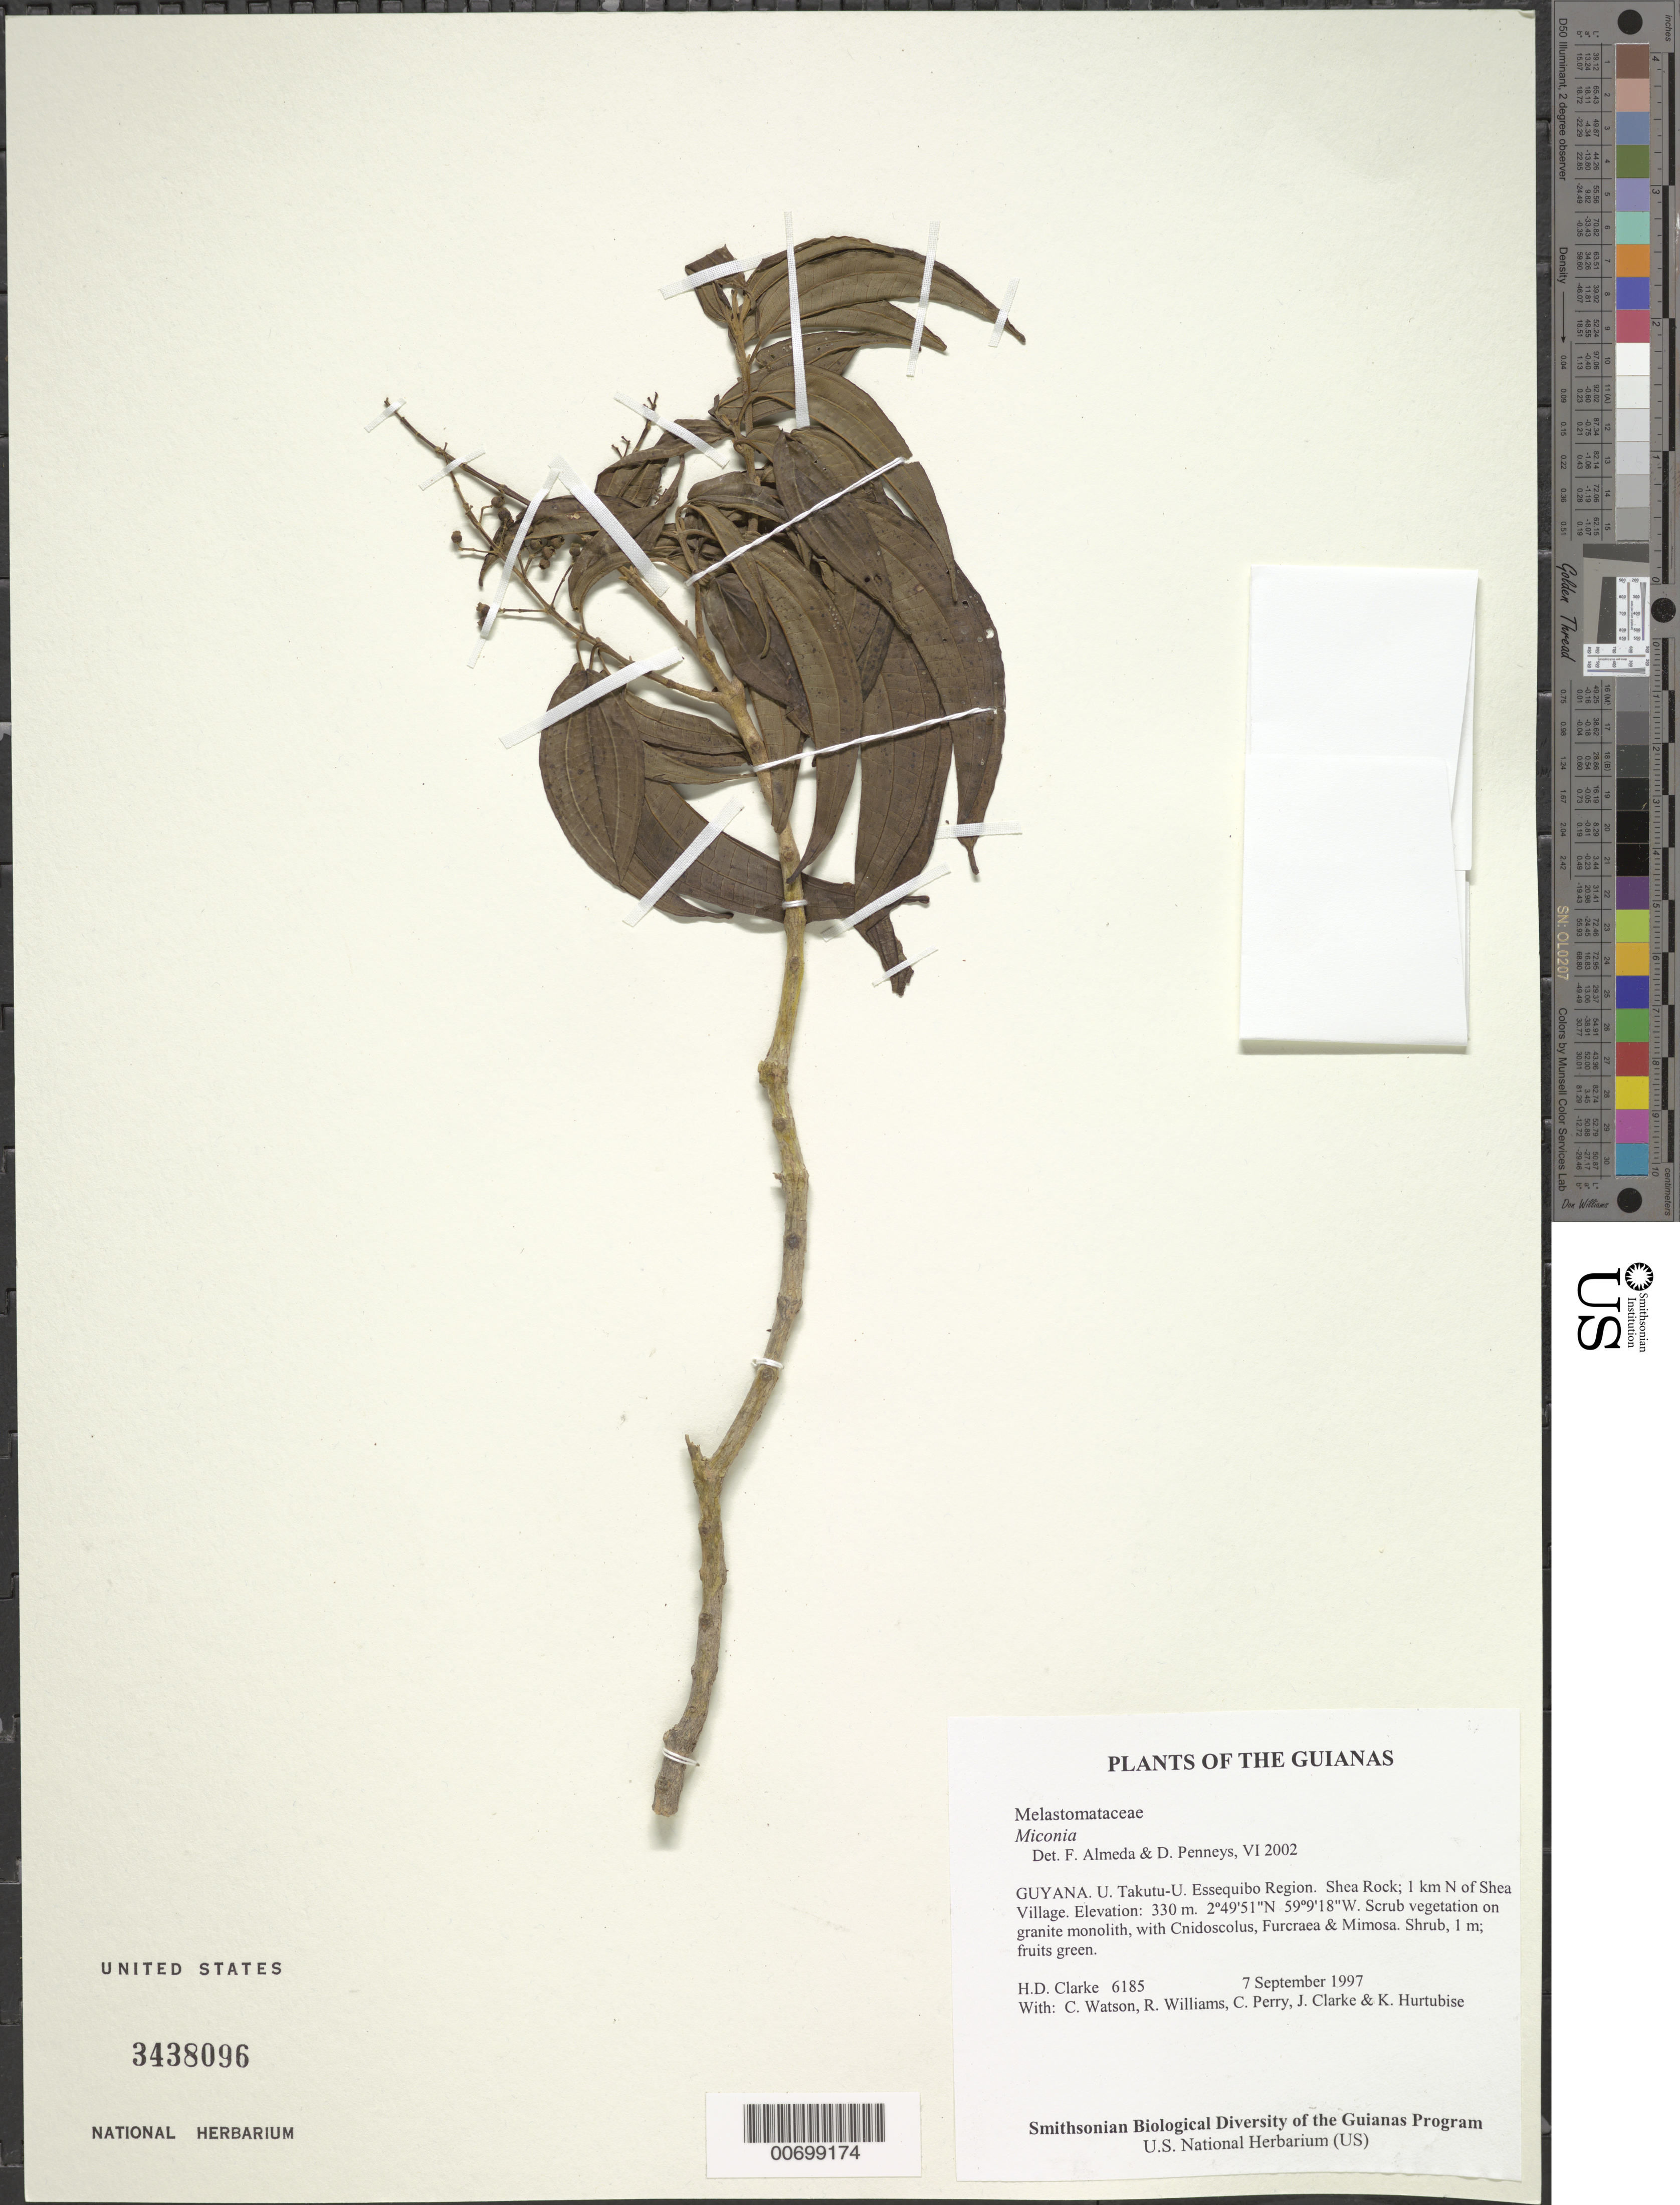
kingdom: Plantae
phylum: Tracheophyta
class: Magnoliopsida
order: Myrtales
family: Melastomataceae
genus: Miconia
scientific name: Miconia sp.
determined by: Almeda, F.; Penneys, D. S.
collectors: H. D. Clarke, C. Watson, R. Williams, C. Perry, J. Clarke & K. Hurtubise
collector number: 6185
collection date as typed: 7 September 1997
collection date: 1997-09-07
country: Guyana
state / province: U. Takutu-U. Essequibo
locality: Shea Rock; 1 km N of Shea Village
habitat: Scrub vegetation on granite monolith, with Cnidoscolus, Furcraea & Mimosa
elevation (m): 330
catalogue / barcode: US 3438096